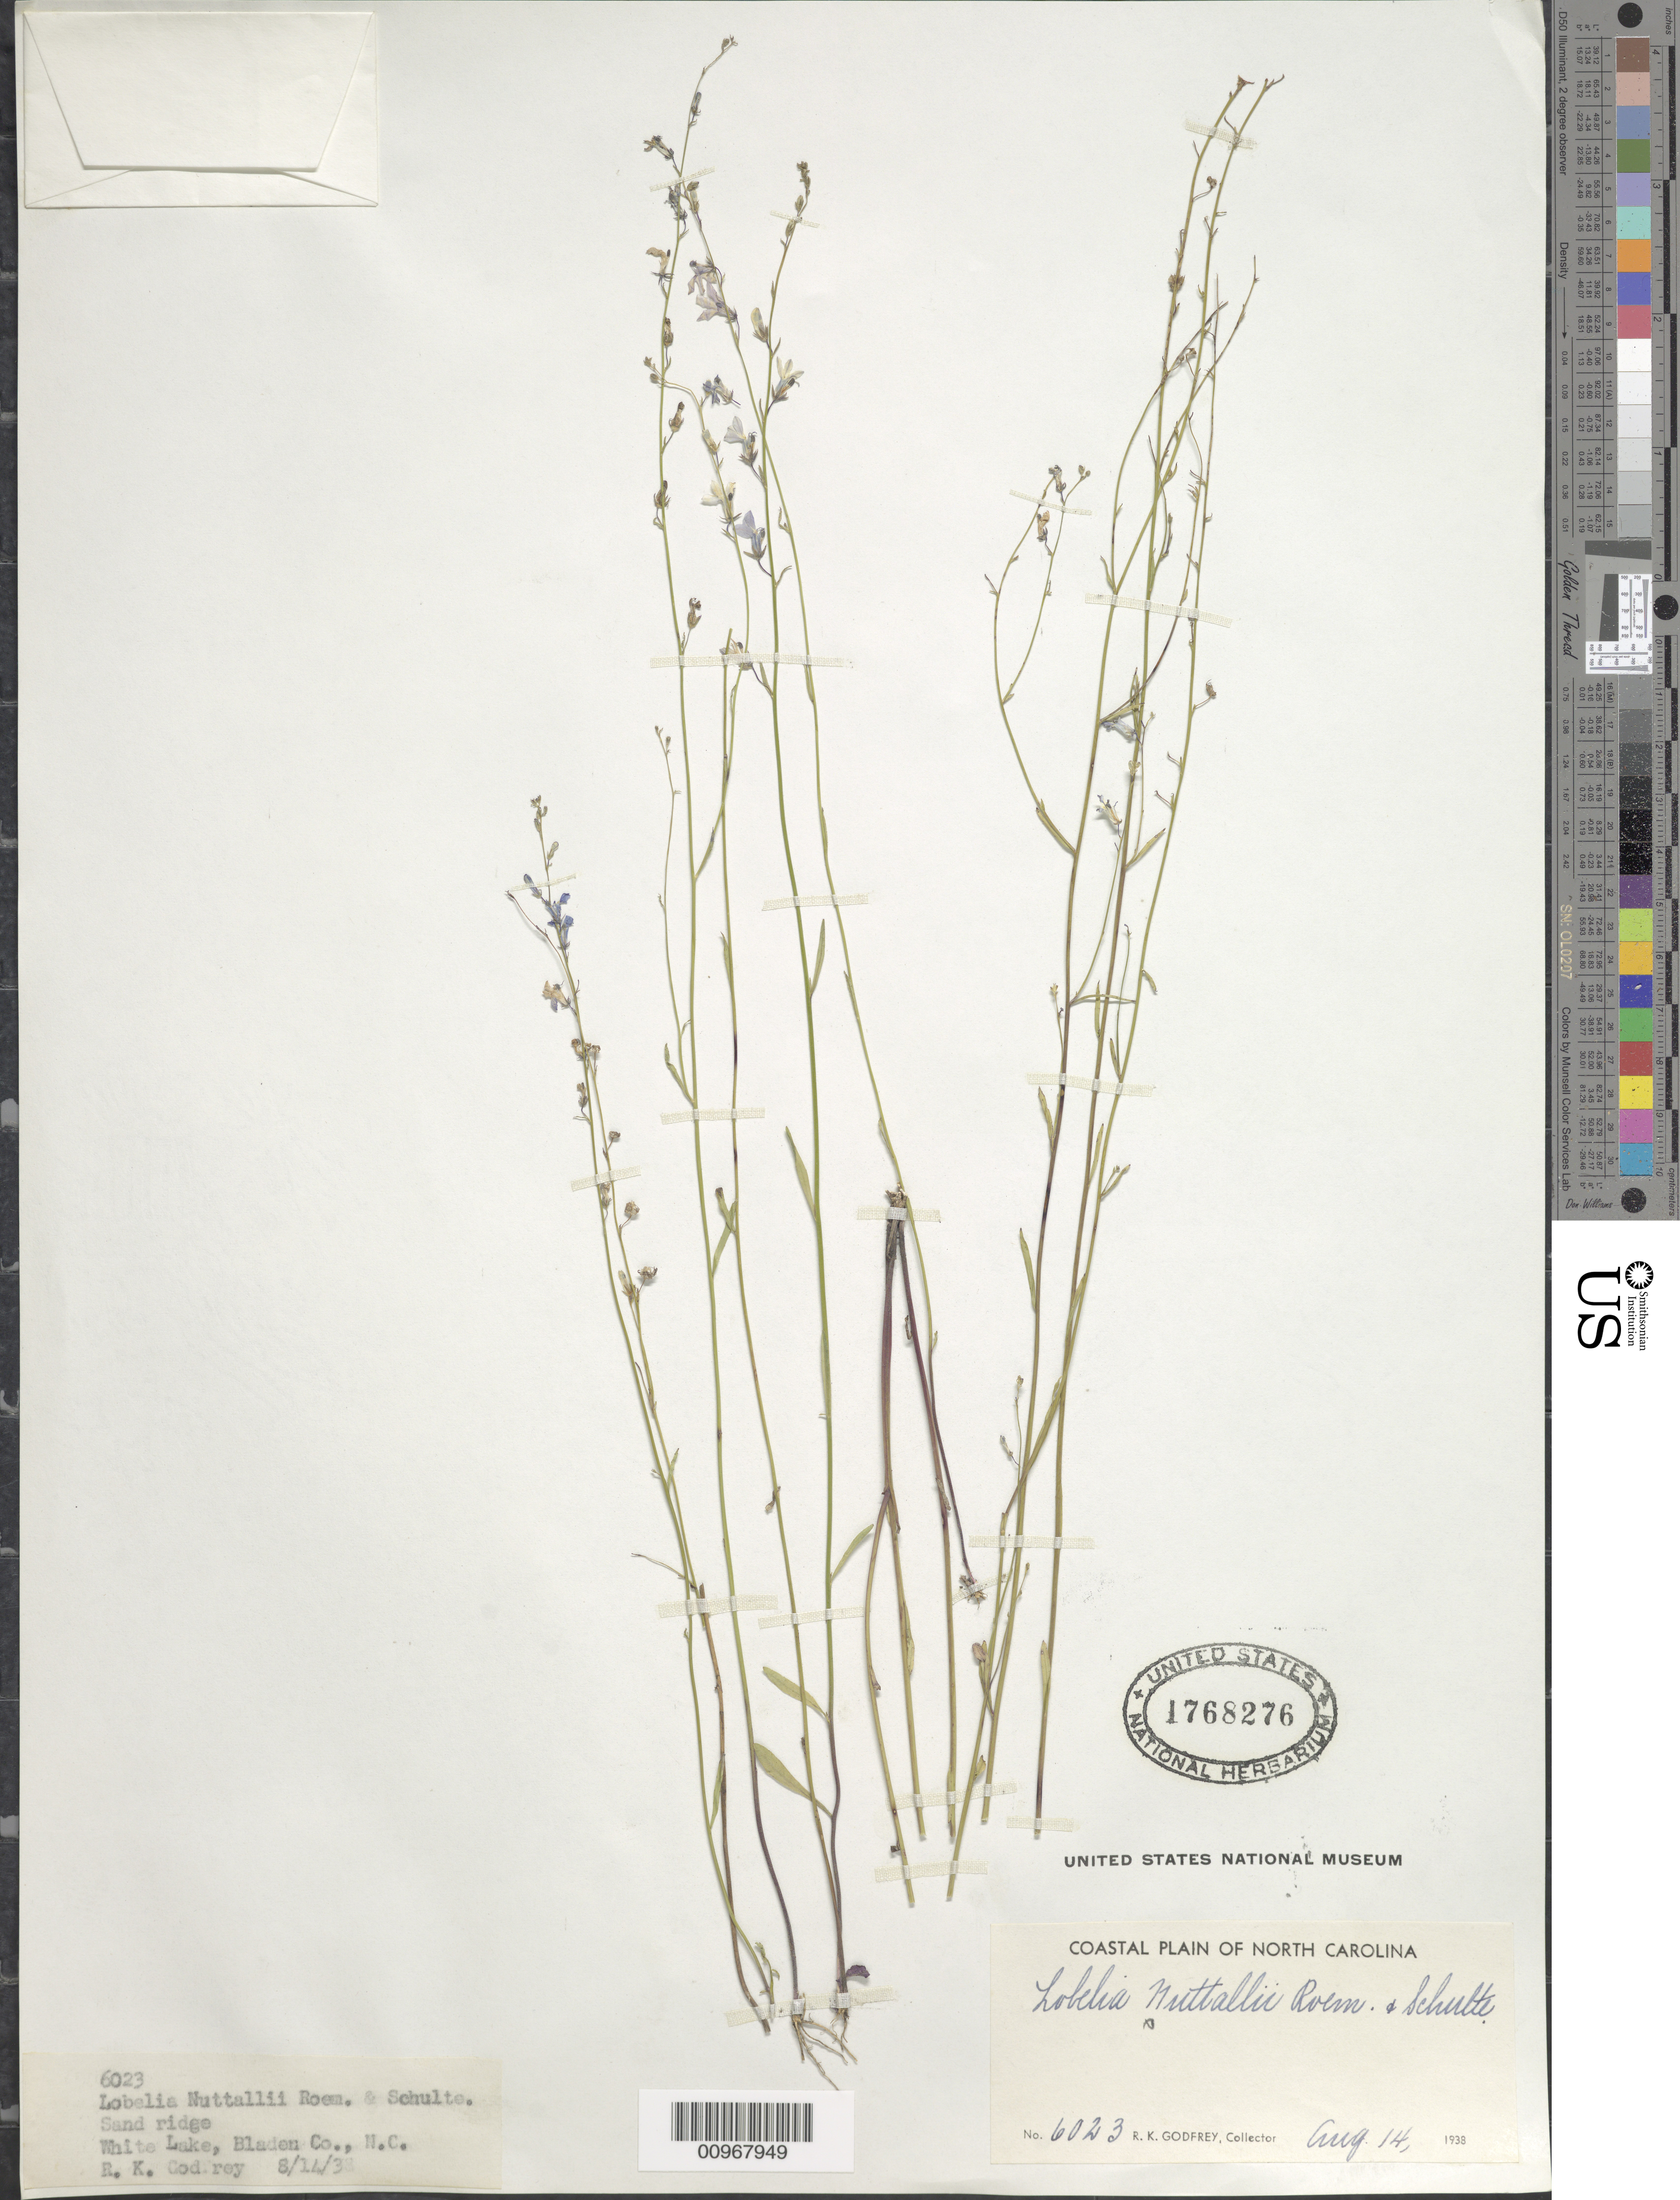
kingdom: Plantae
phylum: Tracheophyta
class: Magnoliopsida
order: Asterales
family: Campanulaceae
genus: Lobelia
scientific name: Lobelia nuttallii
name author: Schult.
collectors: R. K. Godfrey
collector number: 6023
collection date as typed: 14 Aug 1938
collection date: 1938-08-14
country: United States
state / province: North Carolina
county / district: Bladen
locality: White Lake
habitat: sand ridge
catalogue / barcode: US 1768276